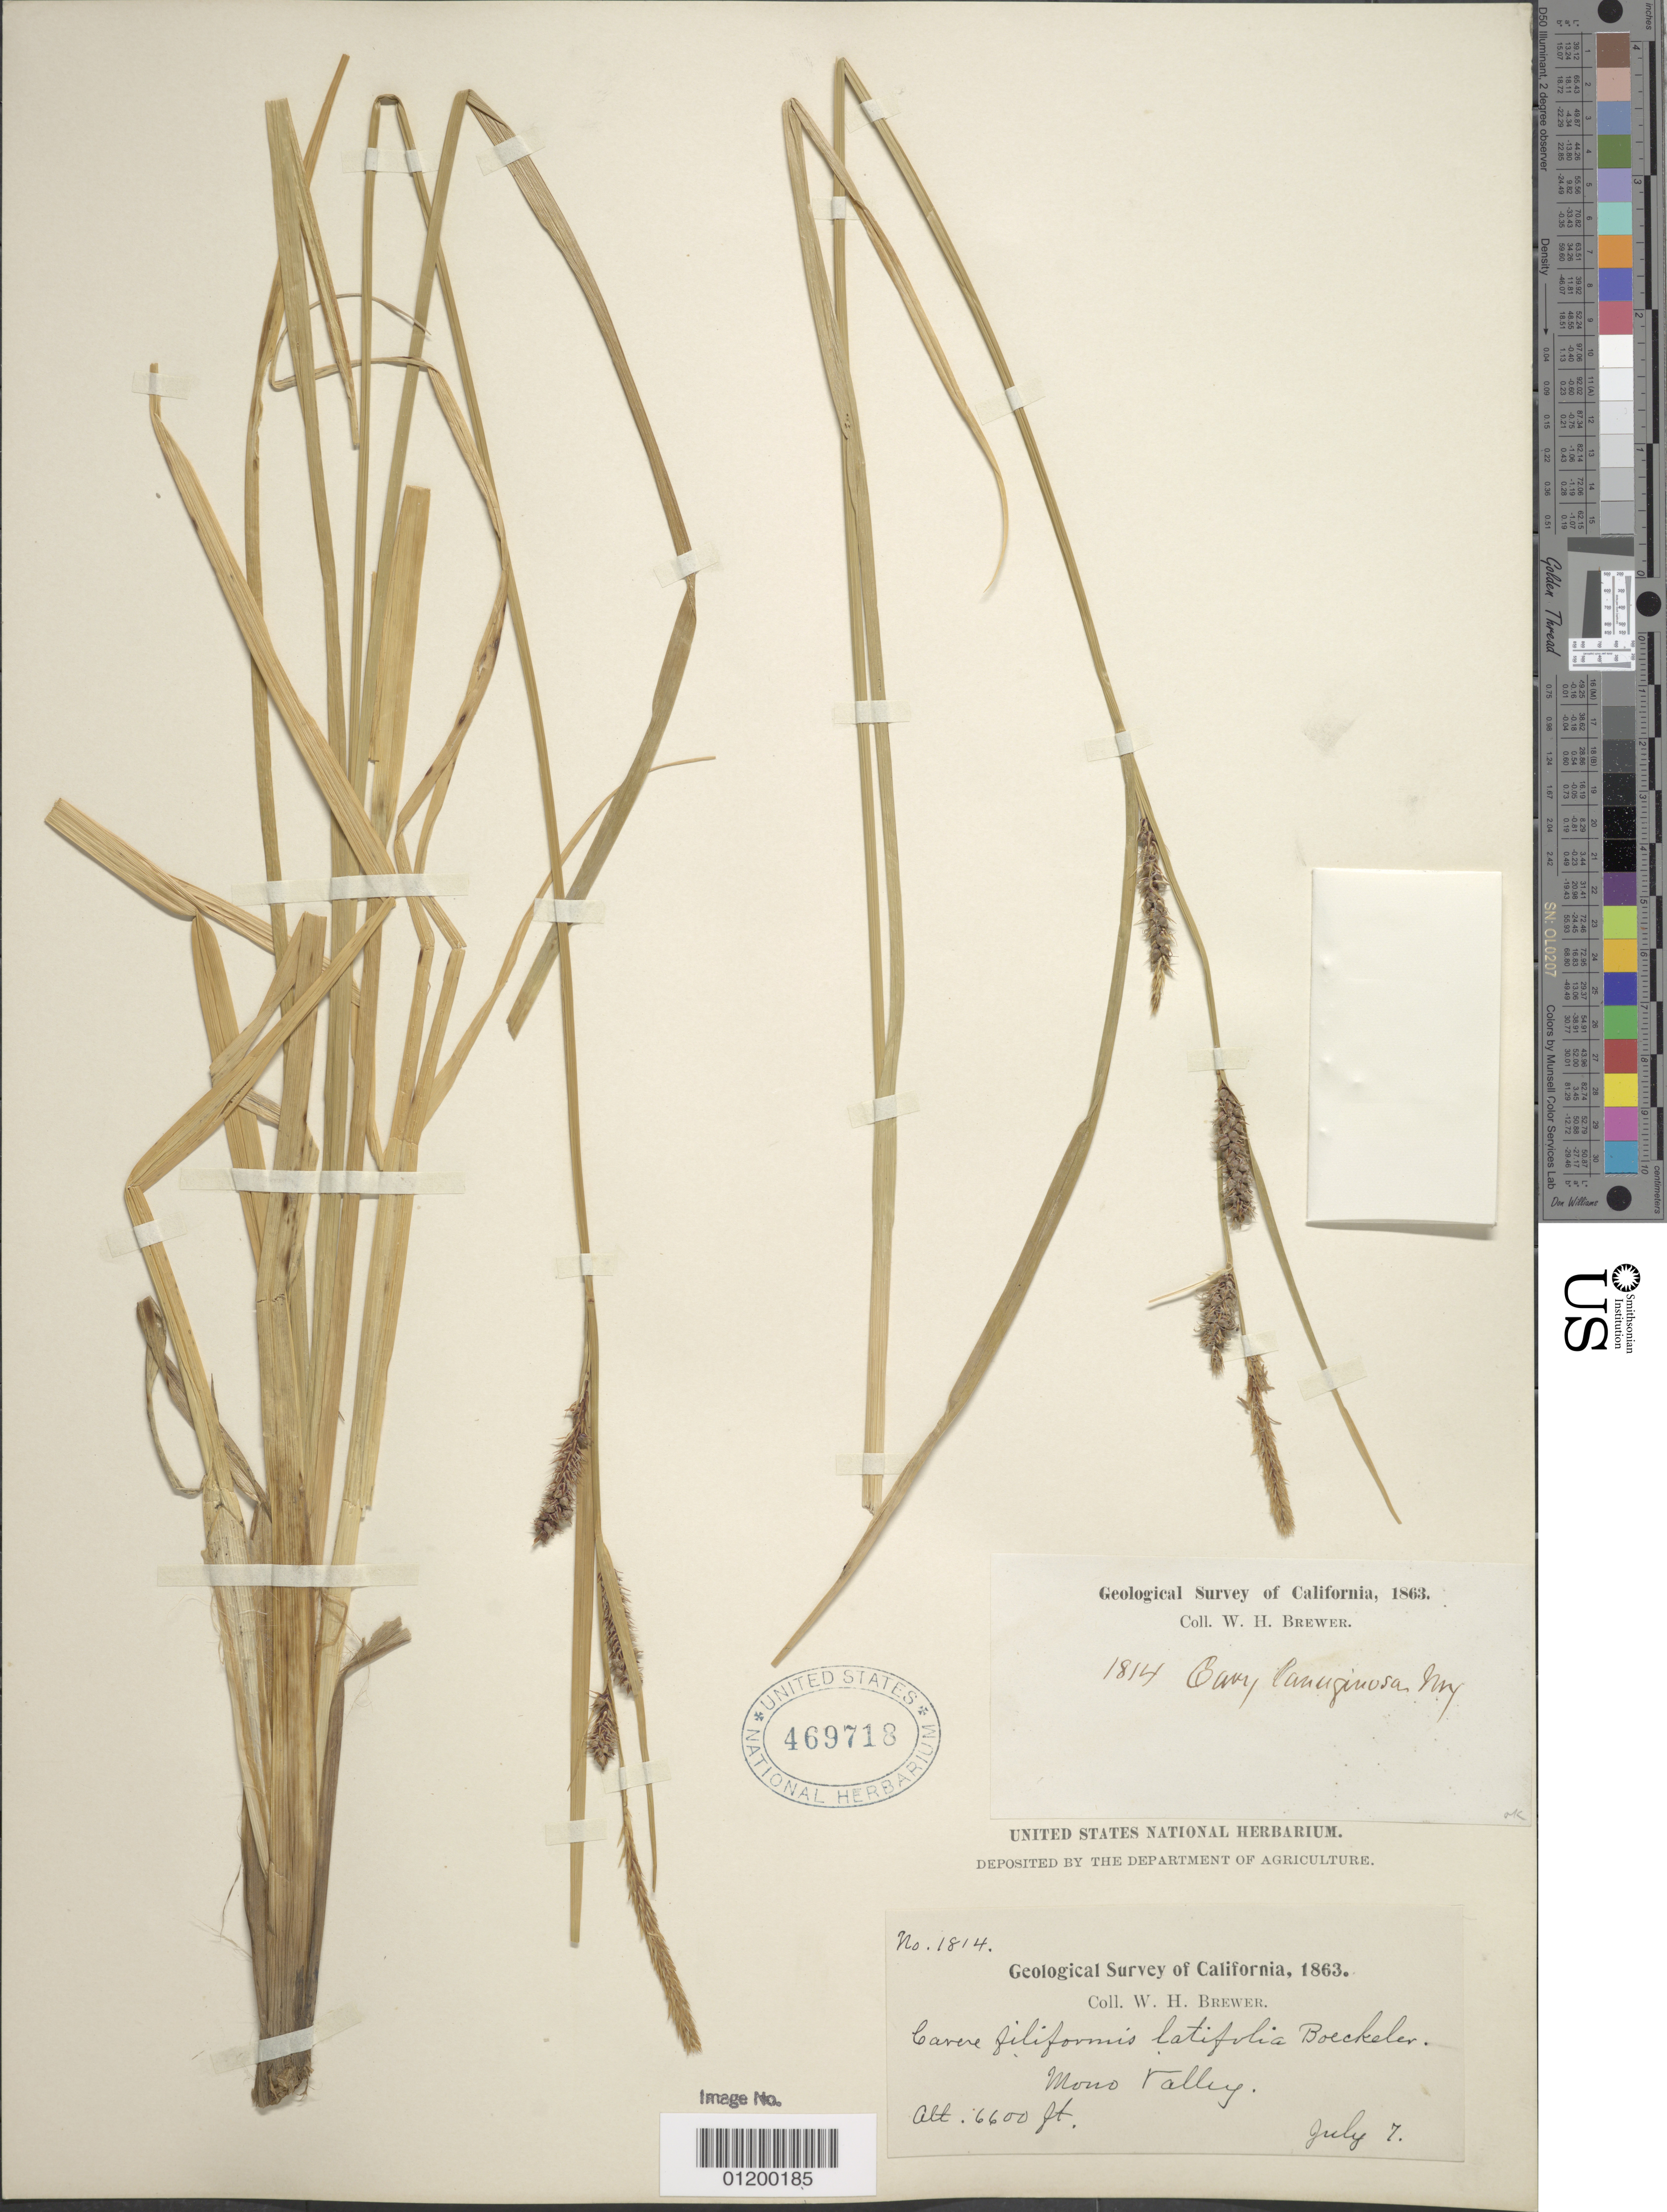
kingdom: Plantae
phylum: Tracheophyta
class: Liliopsida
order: Poales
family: Cyperaceae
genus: Carex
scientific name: Carex pellita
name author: Muhl. ex Willd.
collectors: W. H. Brewer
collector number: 1814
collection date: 1863-07-07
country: United States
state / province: California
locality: Mono Valley.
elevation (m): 2012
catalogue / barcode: US 469718